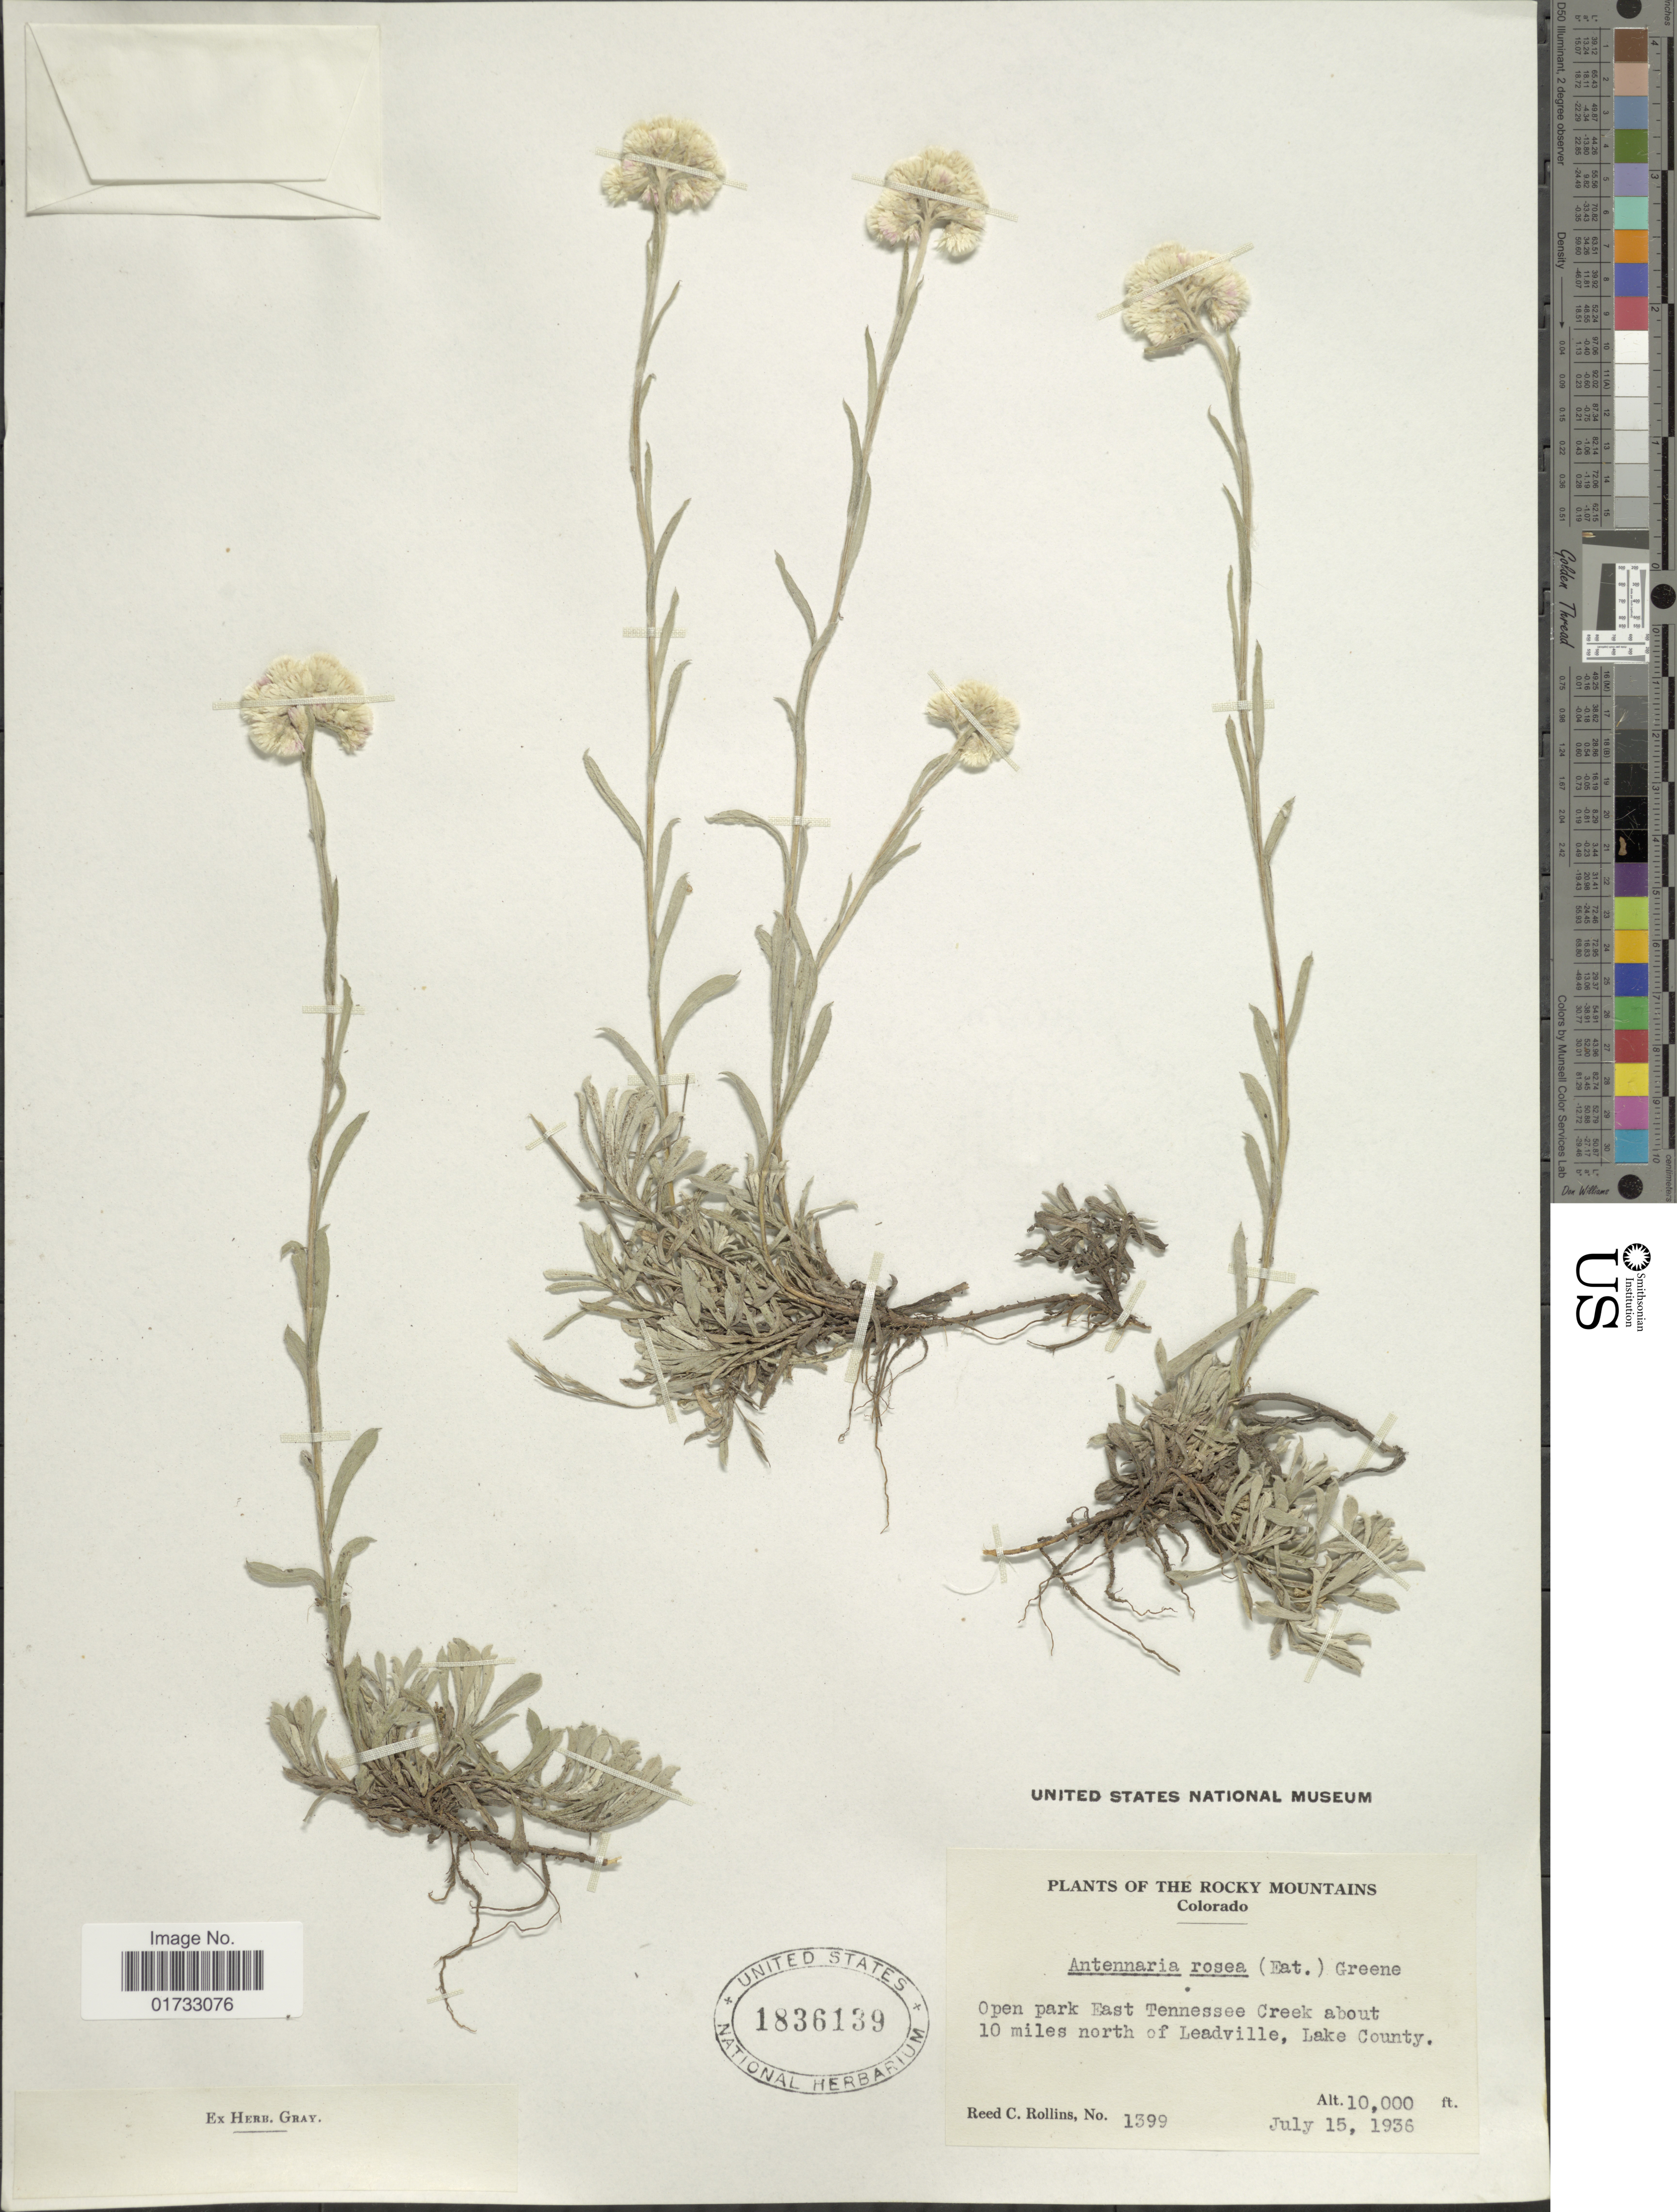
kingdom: Plantae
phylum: Tracheophyta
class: Magnoliopsida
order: Asterales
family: Asteraceae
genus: Antennaria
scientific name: Antennaria rosea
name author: Greene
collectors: R. C. Rollins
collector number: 1399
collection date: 1936-07-15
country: United States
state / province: Colorado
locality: Rocky Mountains, open park East Tennessee Creek, about 10 miles north of Leadville, Lake County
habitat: open park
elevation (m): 3048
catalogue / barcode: US 1836139